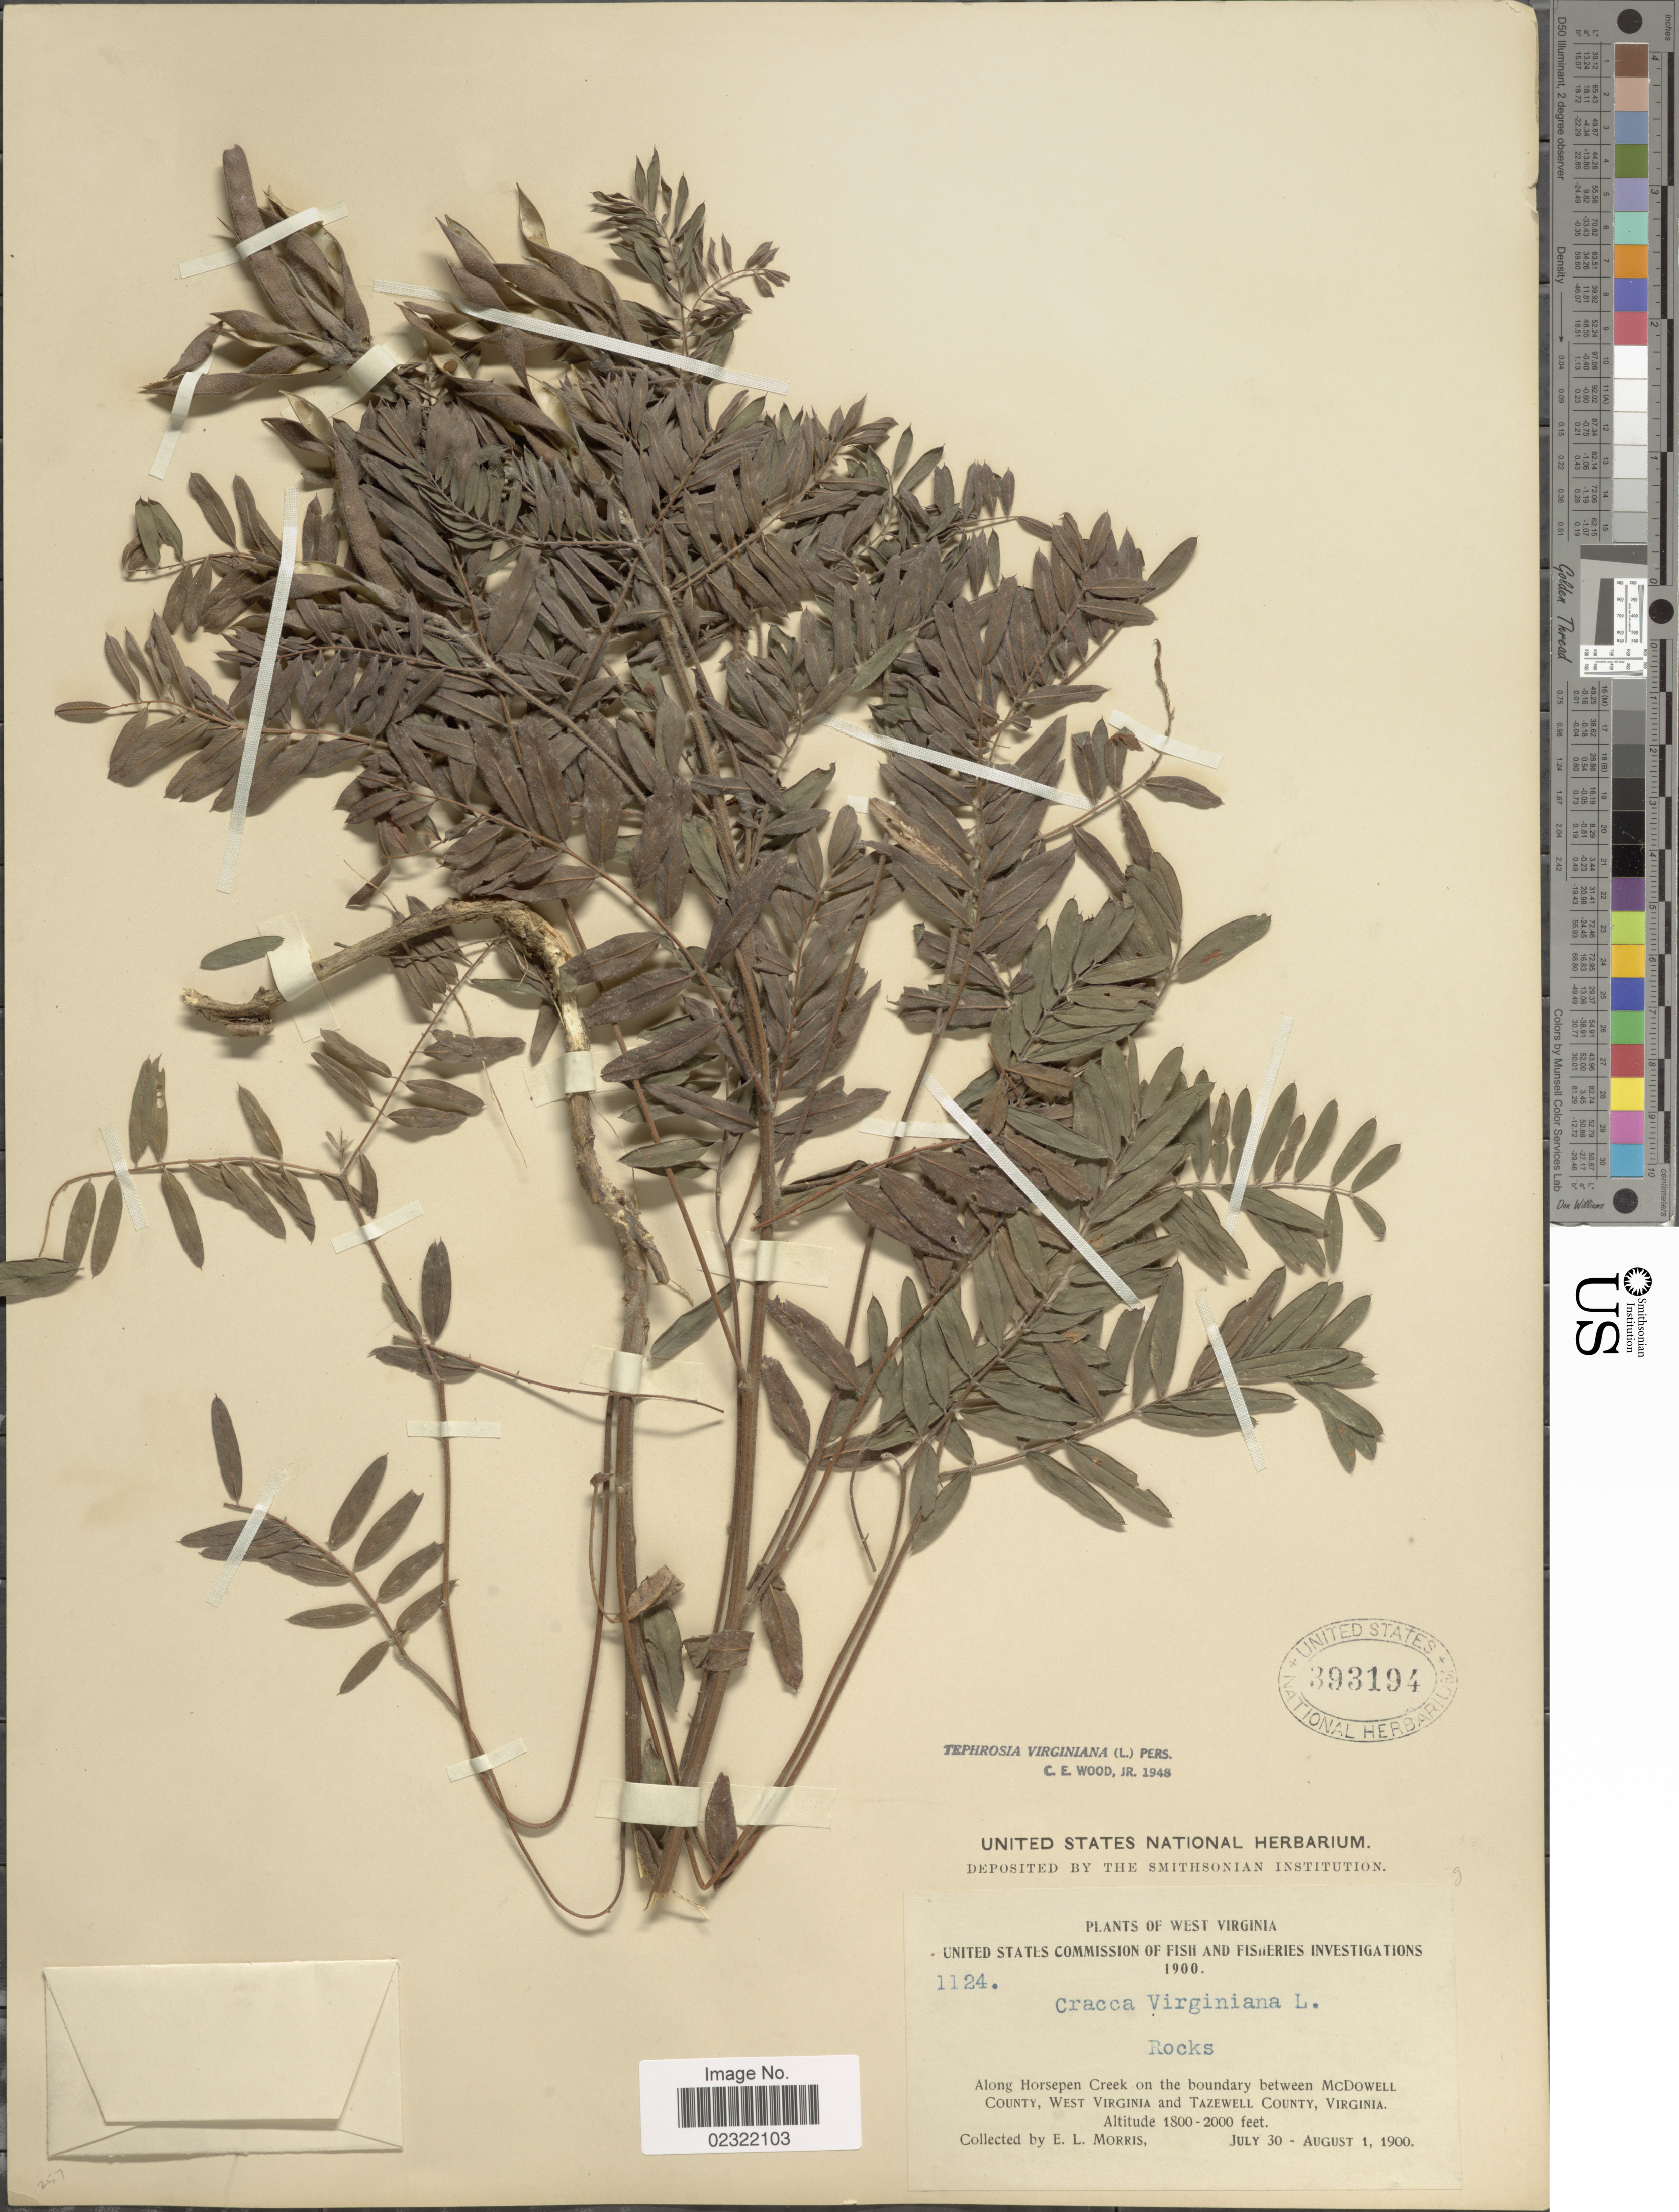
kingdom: Plantae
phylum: Tracheophyta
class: Magnoliopsida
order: Fabales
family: Fabaceae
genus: Tephrosia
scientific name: Tephrosia virginiana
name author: (L.) Pers.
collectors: E. Morris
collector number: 1124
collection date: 1900-07-30/1900-08-01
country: United States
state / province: Virginia / West Virginia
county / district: Tazewell / McDowell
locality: Along Horsepen Creek on the boundary between McDowell County, West Virginia and Tazewell County, Virginia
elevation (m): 549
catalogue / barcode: US 393194